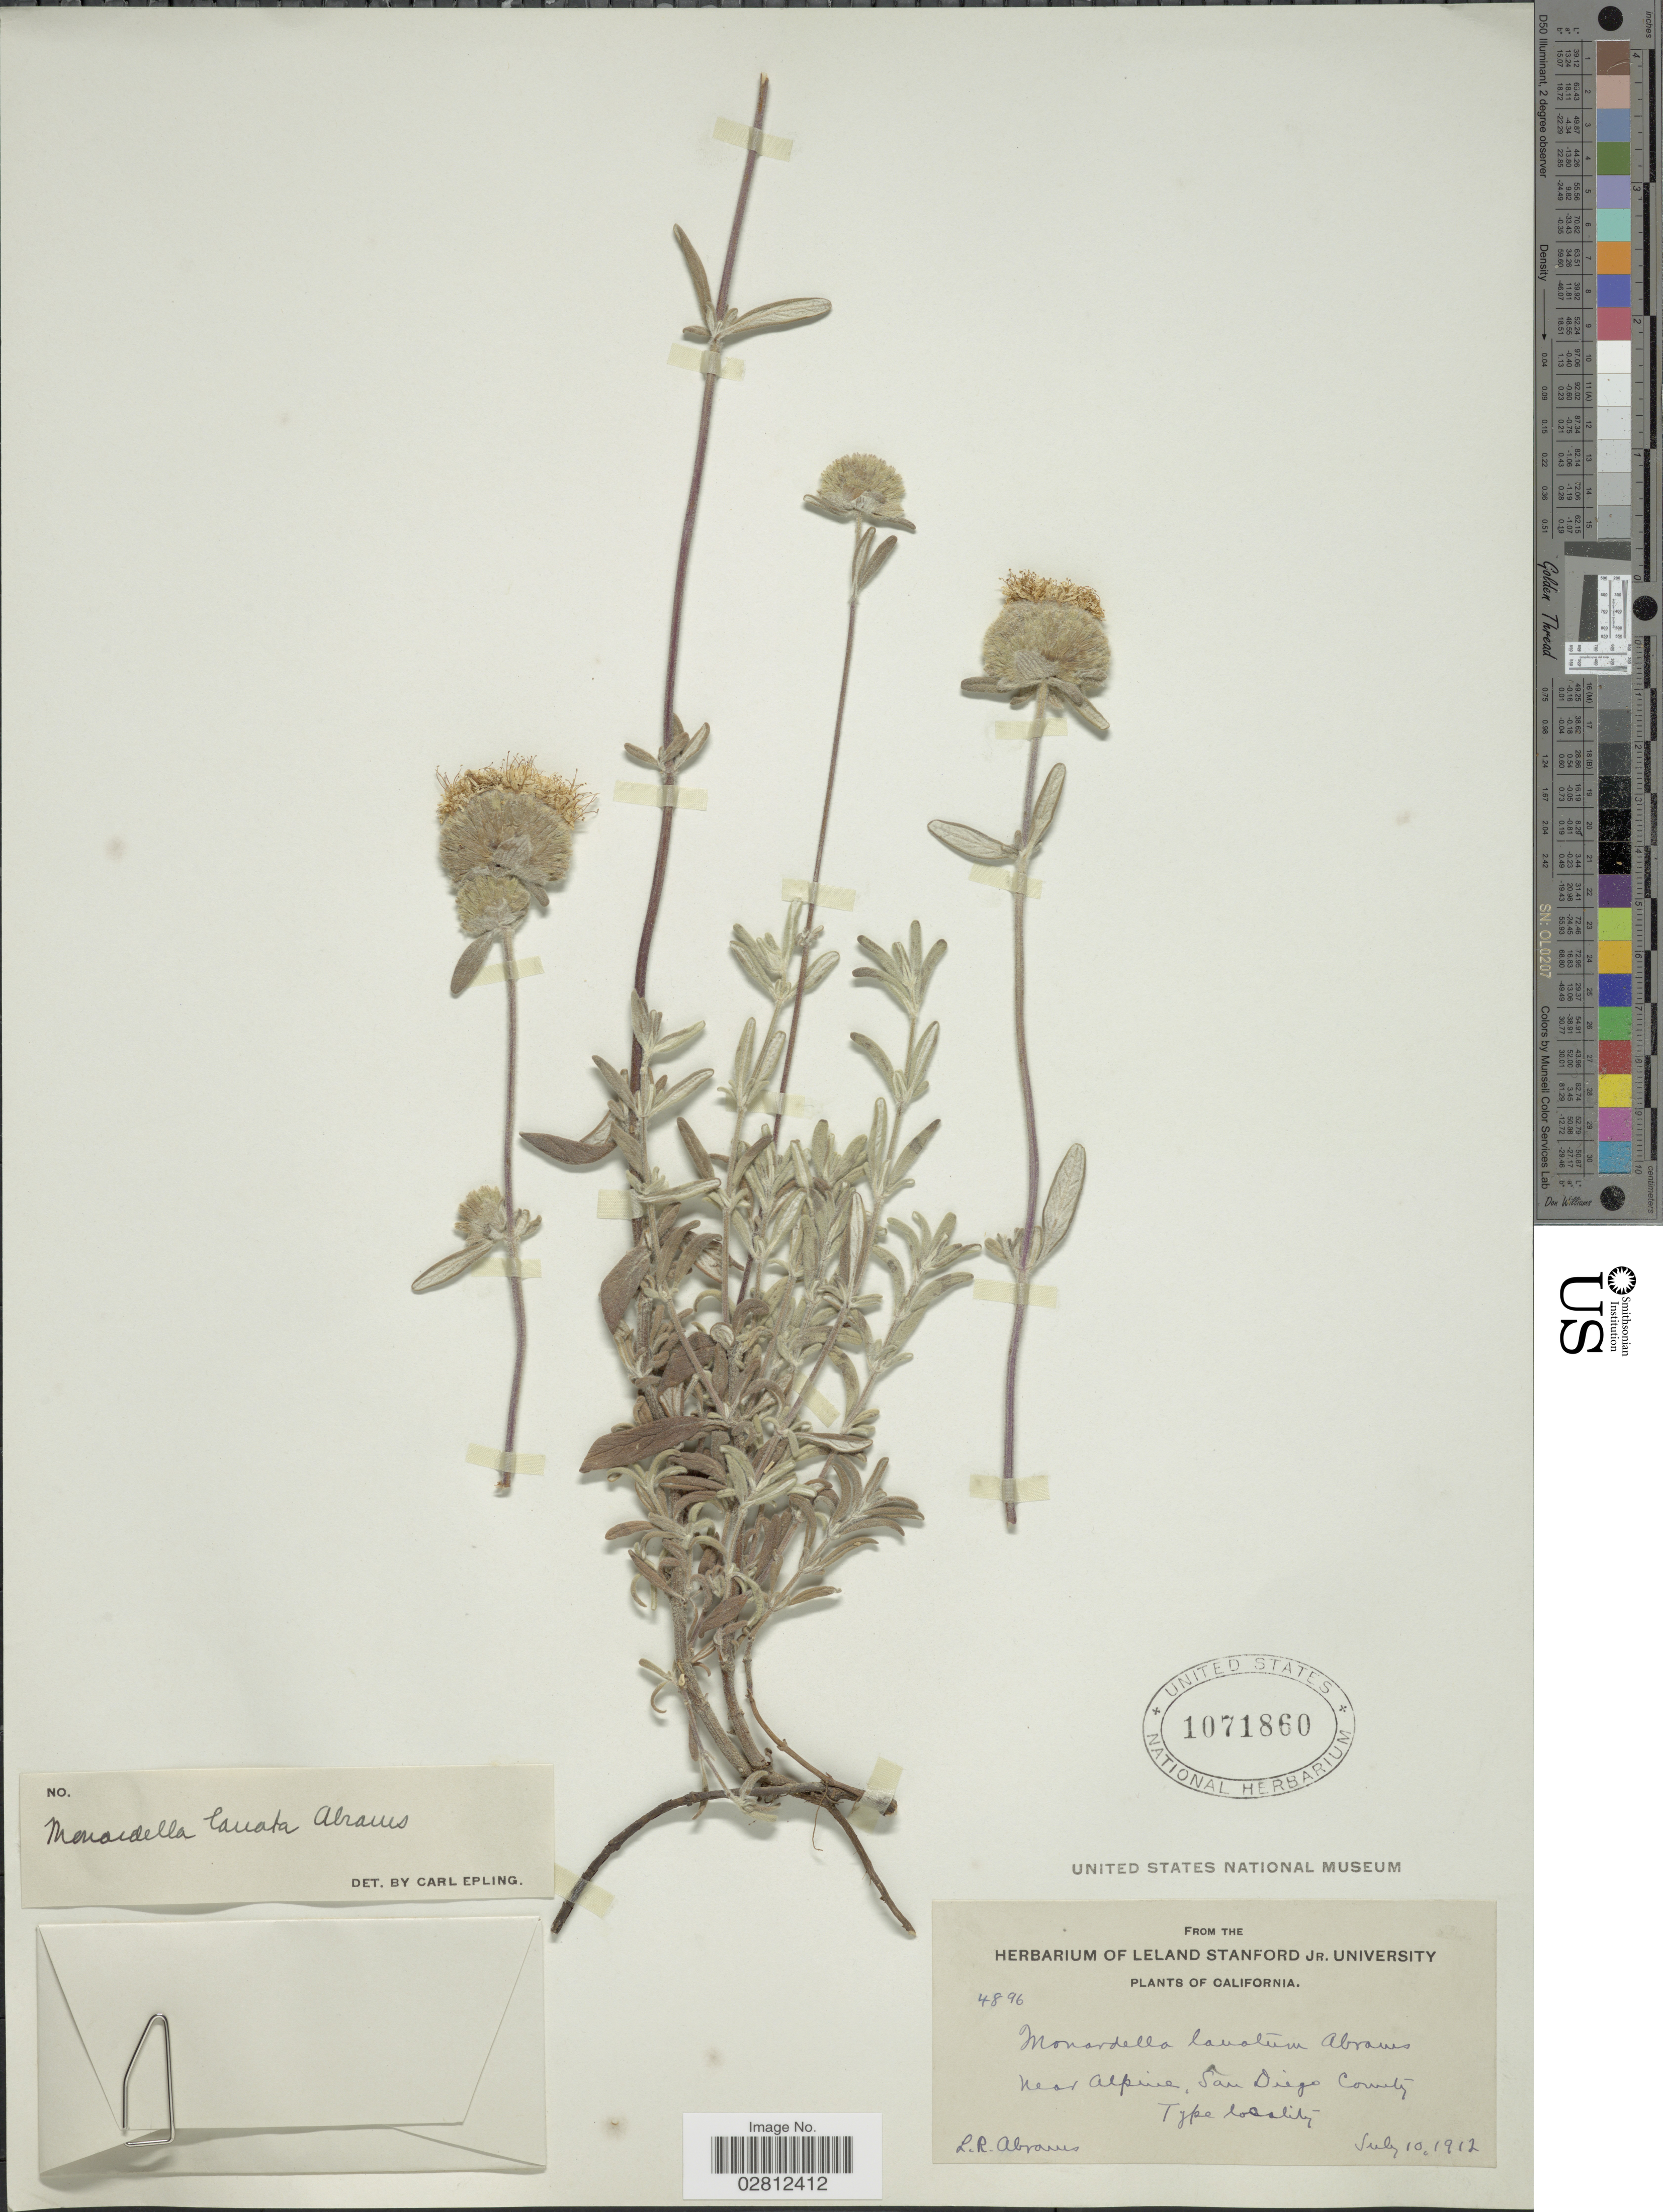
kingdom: Plantae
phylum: Tracheophyta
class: Magnoliopsida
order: Lamiales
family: Lamiaceae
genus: Monardella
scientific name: Monardella lanata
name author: Abrams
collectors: L. Abrams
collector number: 4896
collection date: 1912-07-10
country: United States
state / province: California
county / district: San Diego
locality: Near Alpine, San Diego County.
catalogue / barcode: US 1071860